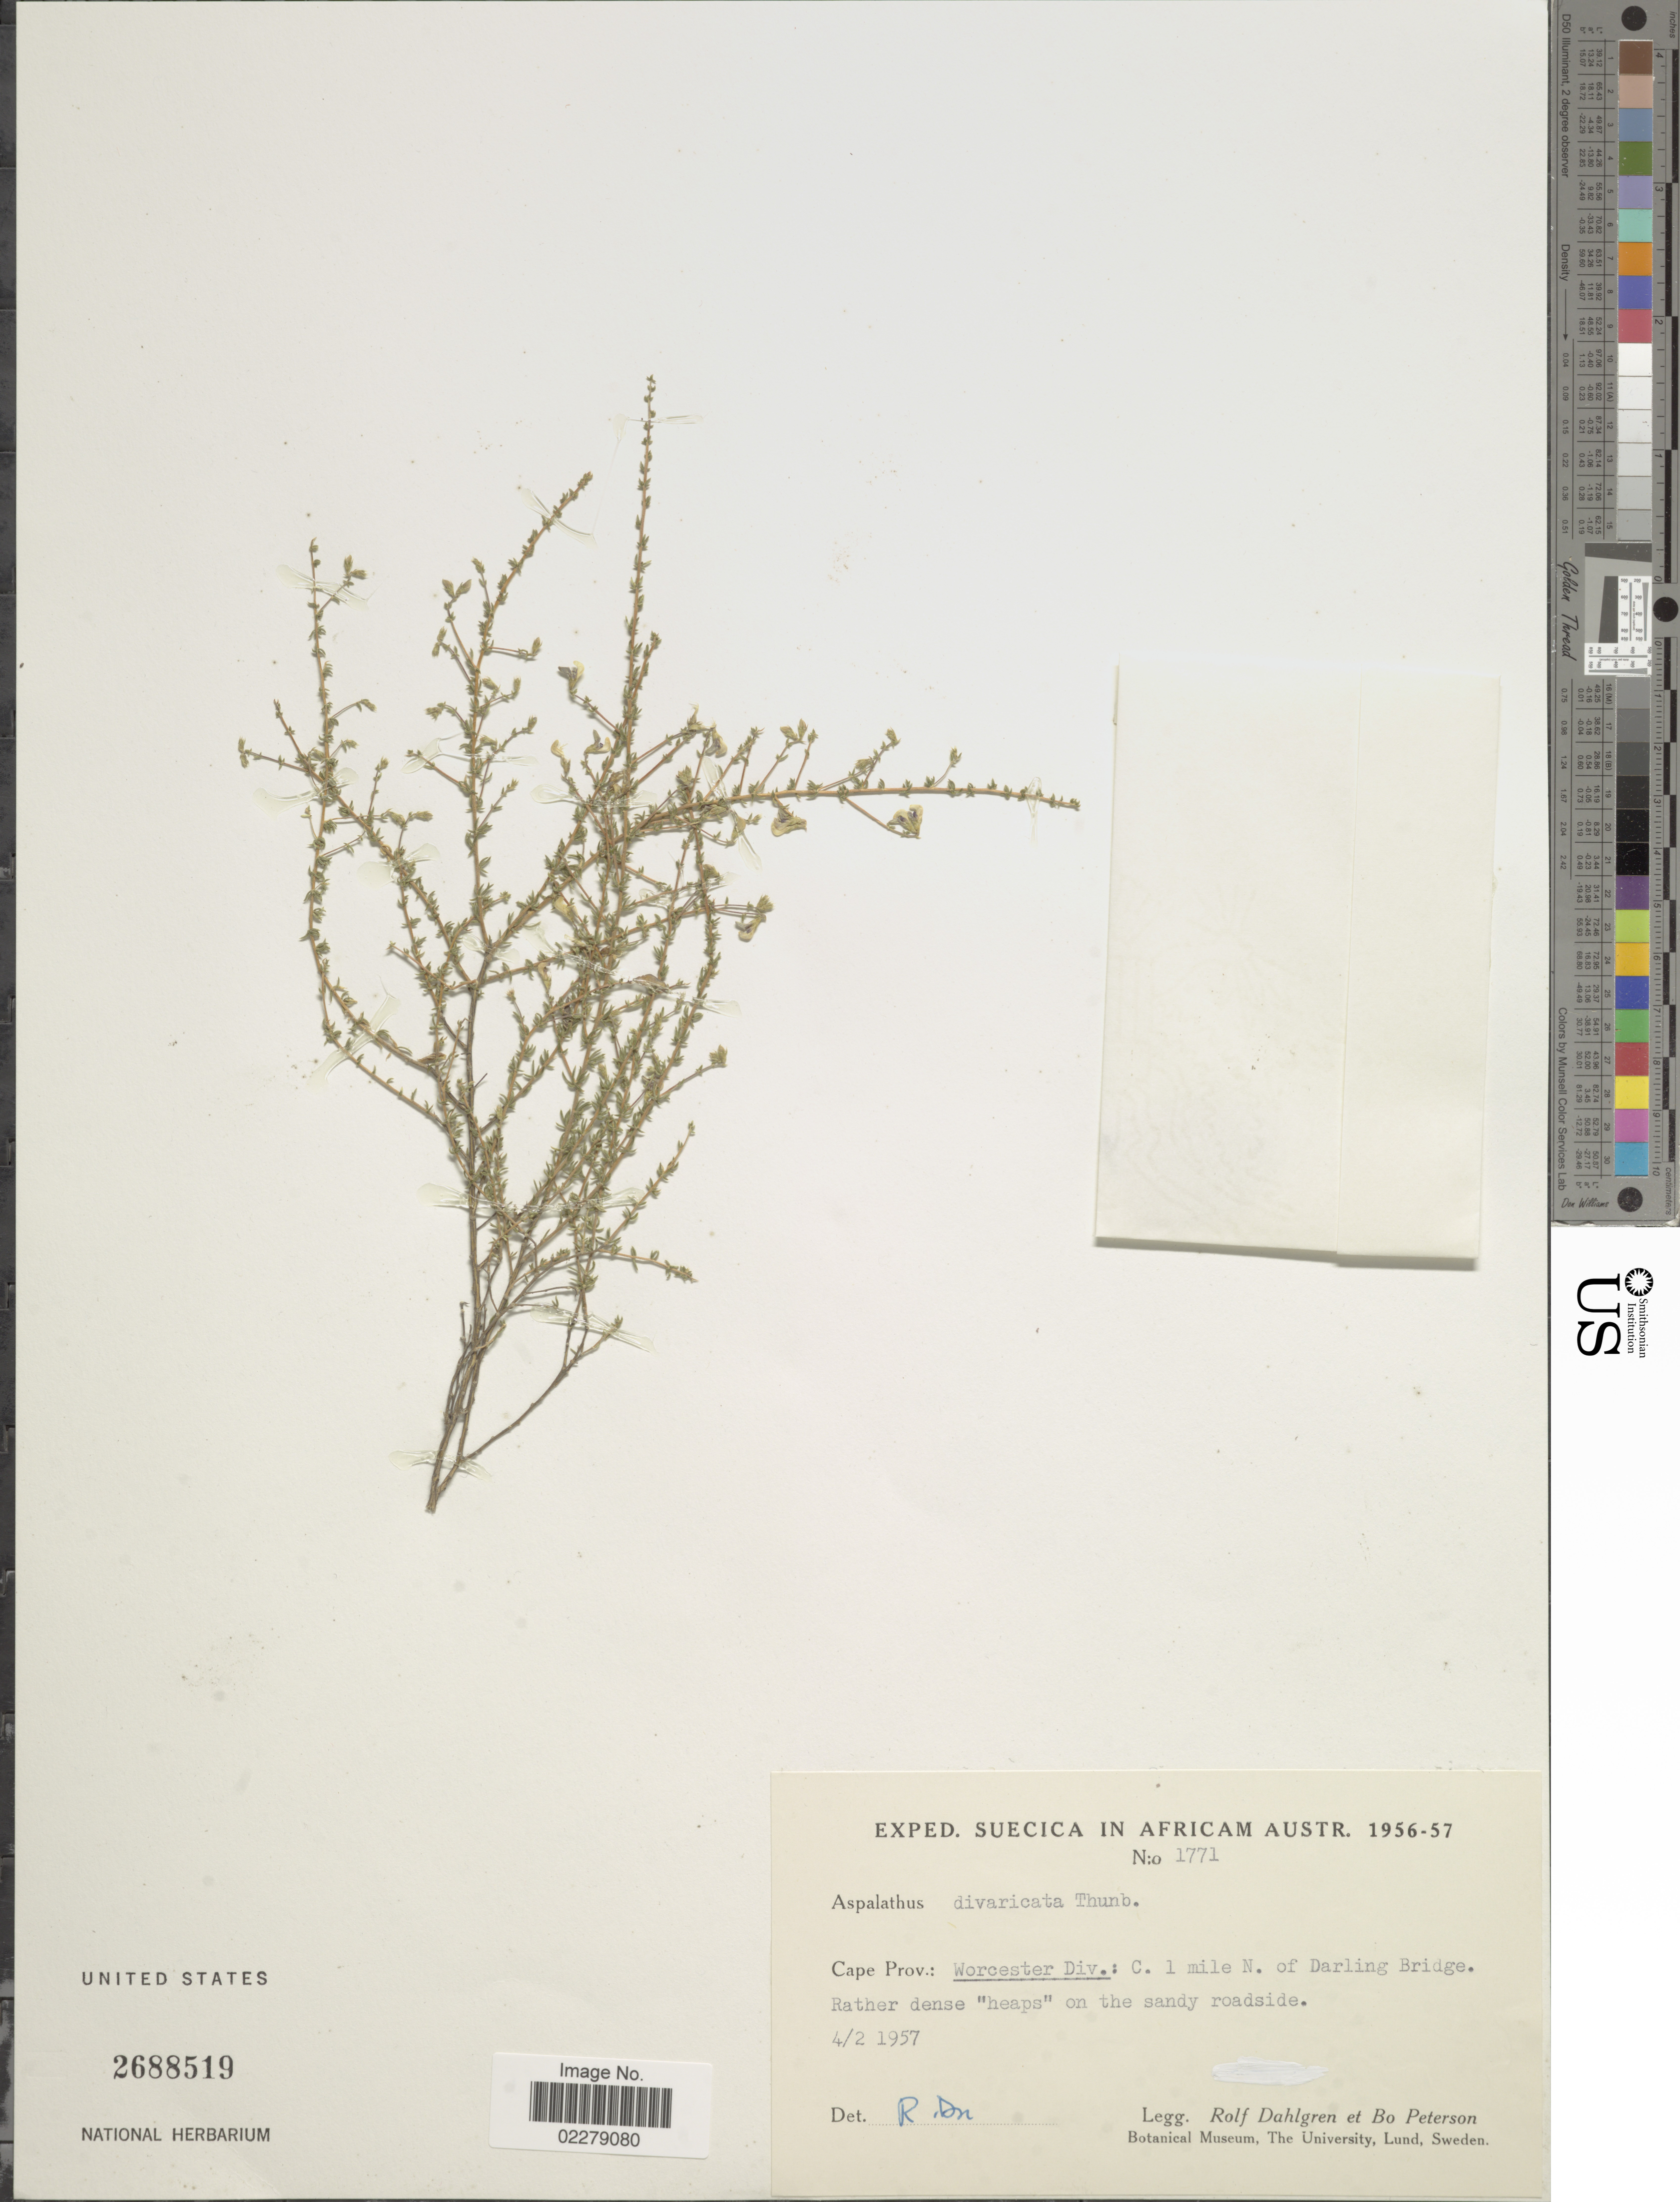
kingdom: Plantae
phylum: Tracheophyta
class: Magnoliopsida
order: Fabales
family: Fabaceae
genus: Aspalathus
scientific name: Aspalathus divaricata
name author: Thunb.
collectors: R. Dahlgren & B. H. Peterson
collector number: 1771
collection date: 1957-02-04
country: South Africa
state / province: Western Cape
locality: Worcester Div. : C. 1 mile N. of Darling Bridge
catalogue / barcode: US 2688519